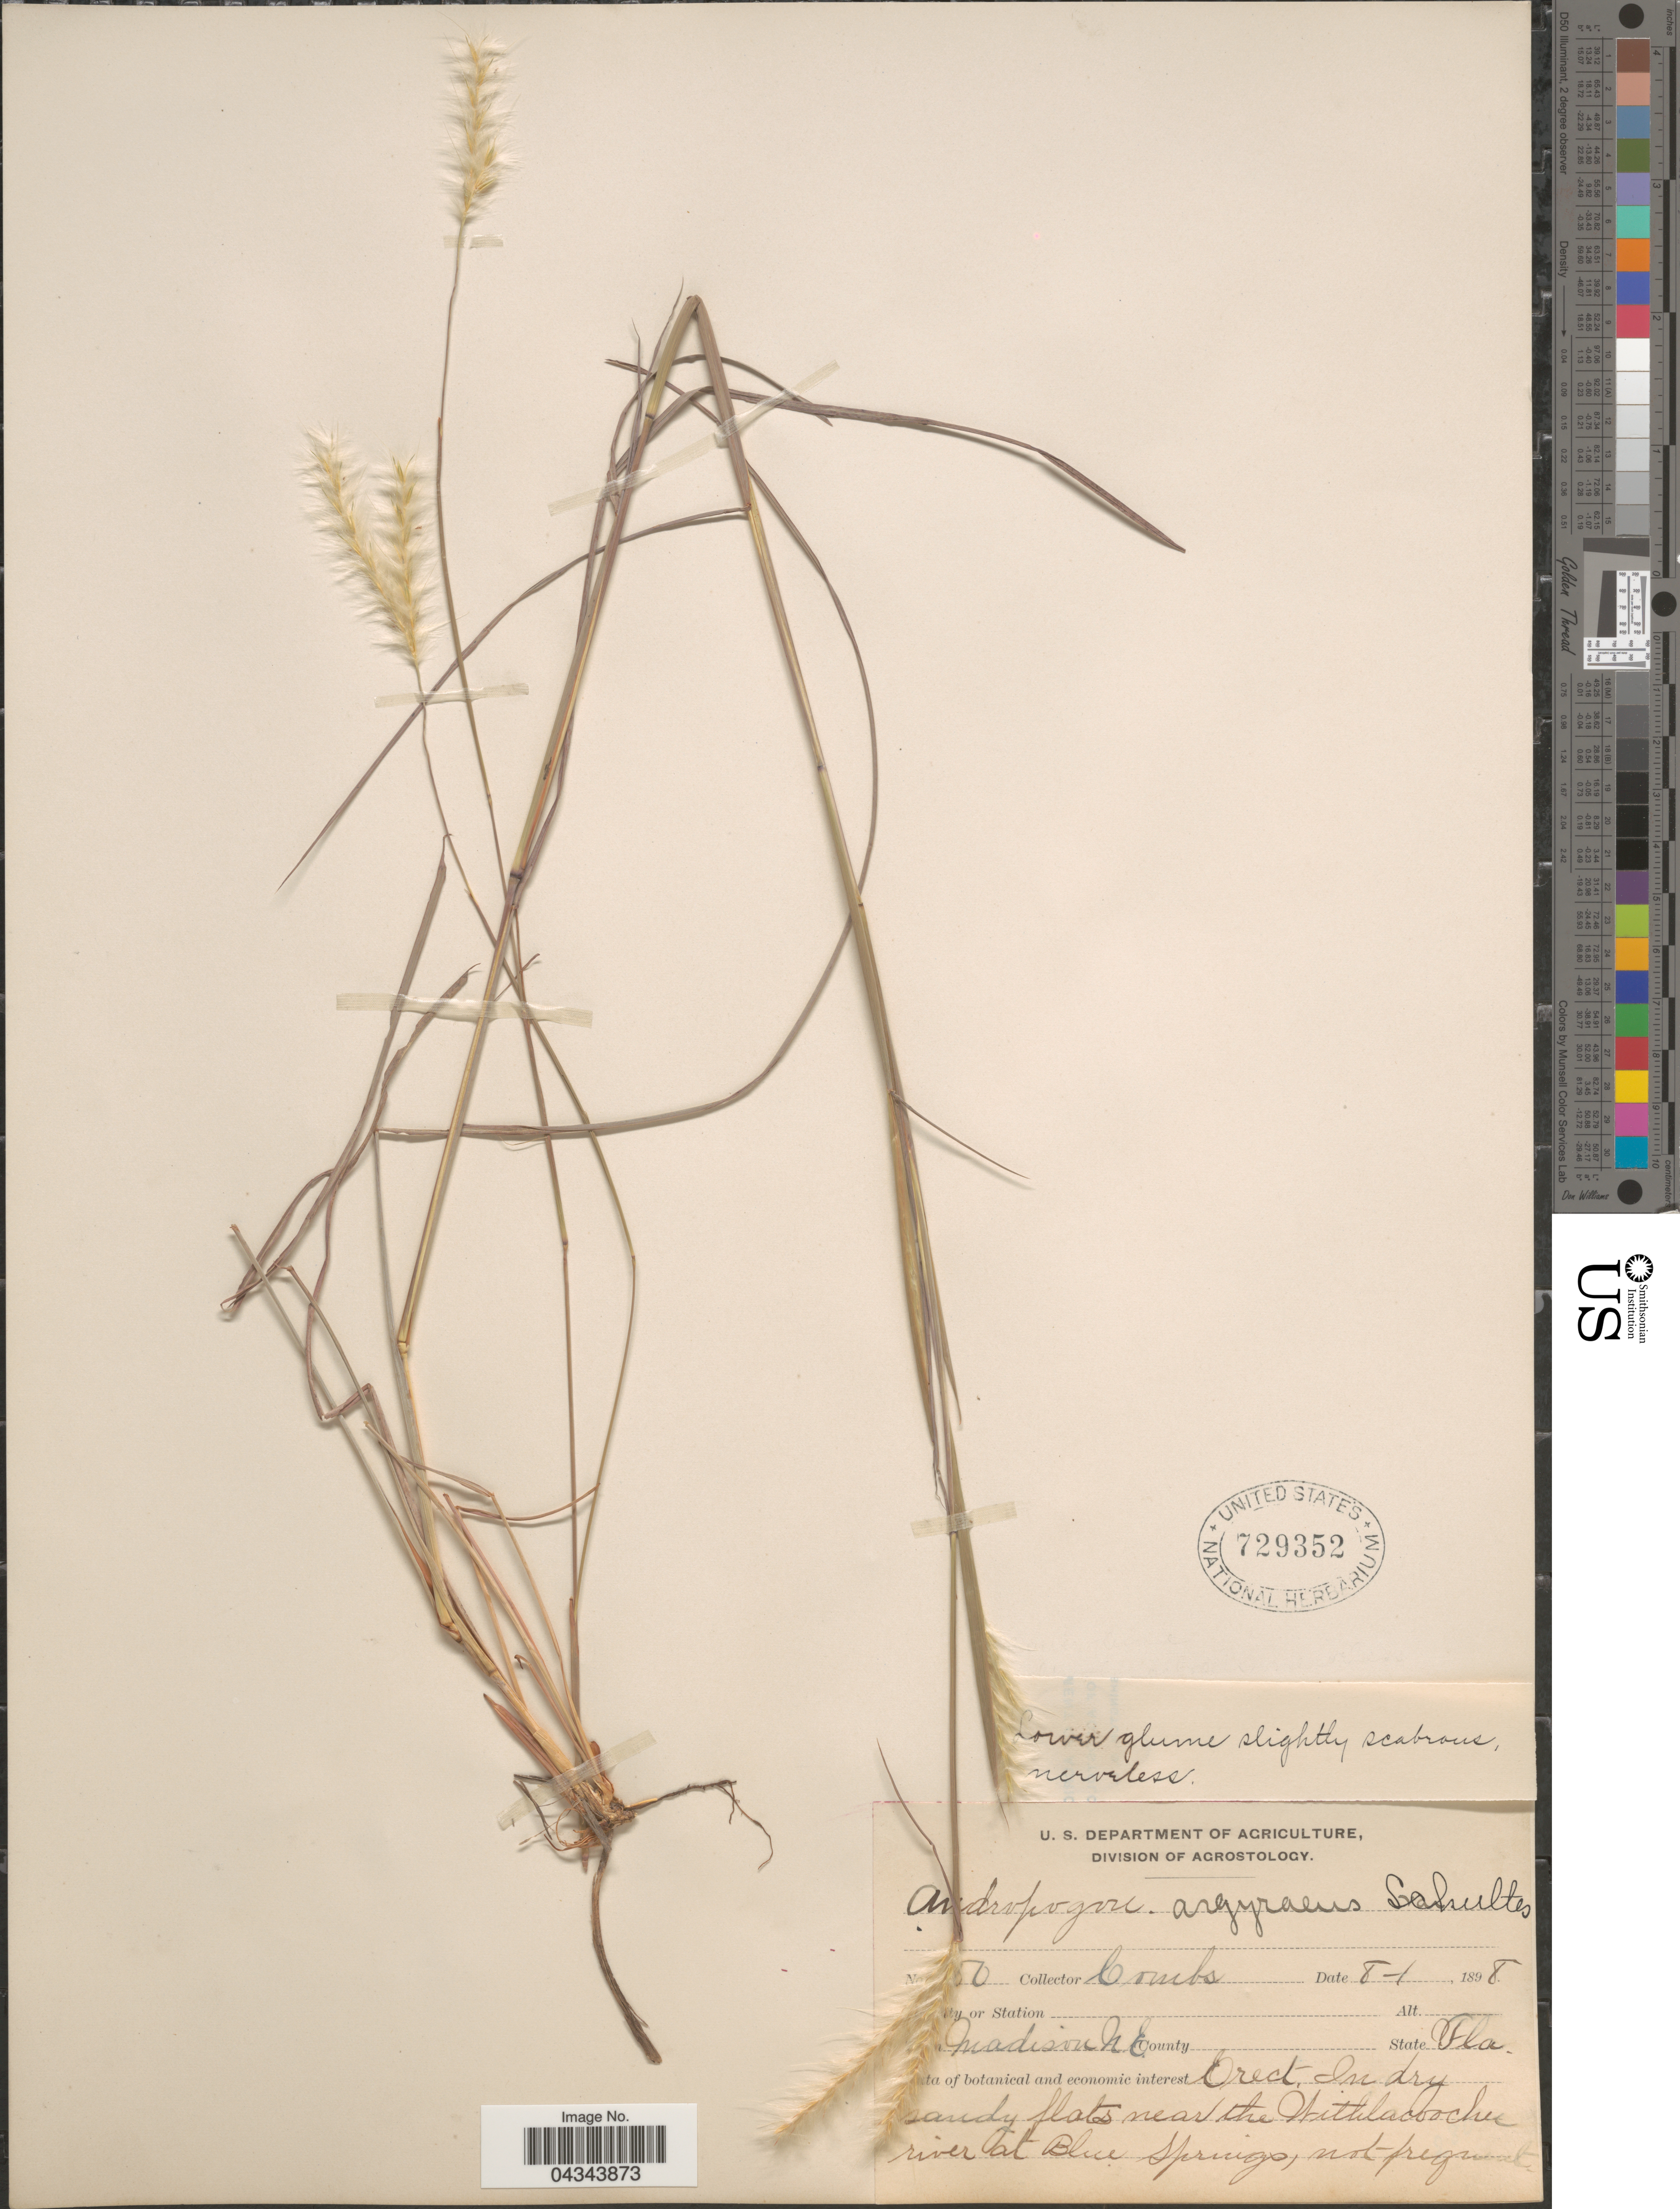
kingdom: Plantae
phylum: Tracheophyta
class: Liliopsida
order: Poales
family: Poaceae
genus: Andropogon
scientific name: Andropogon ternarius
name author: Michx.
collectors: -. Combs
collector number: !50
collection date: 1898-08-01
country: United States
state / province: Florida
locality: Madison N.E. In dry sandy flats near the Withlacoochee river at Blue Springs.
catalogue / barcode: US 729352